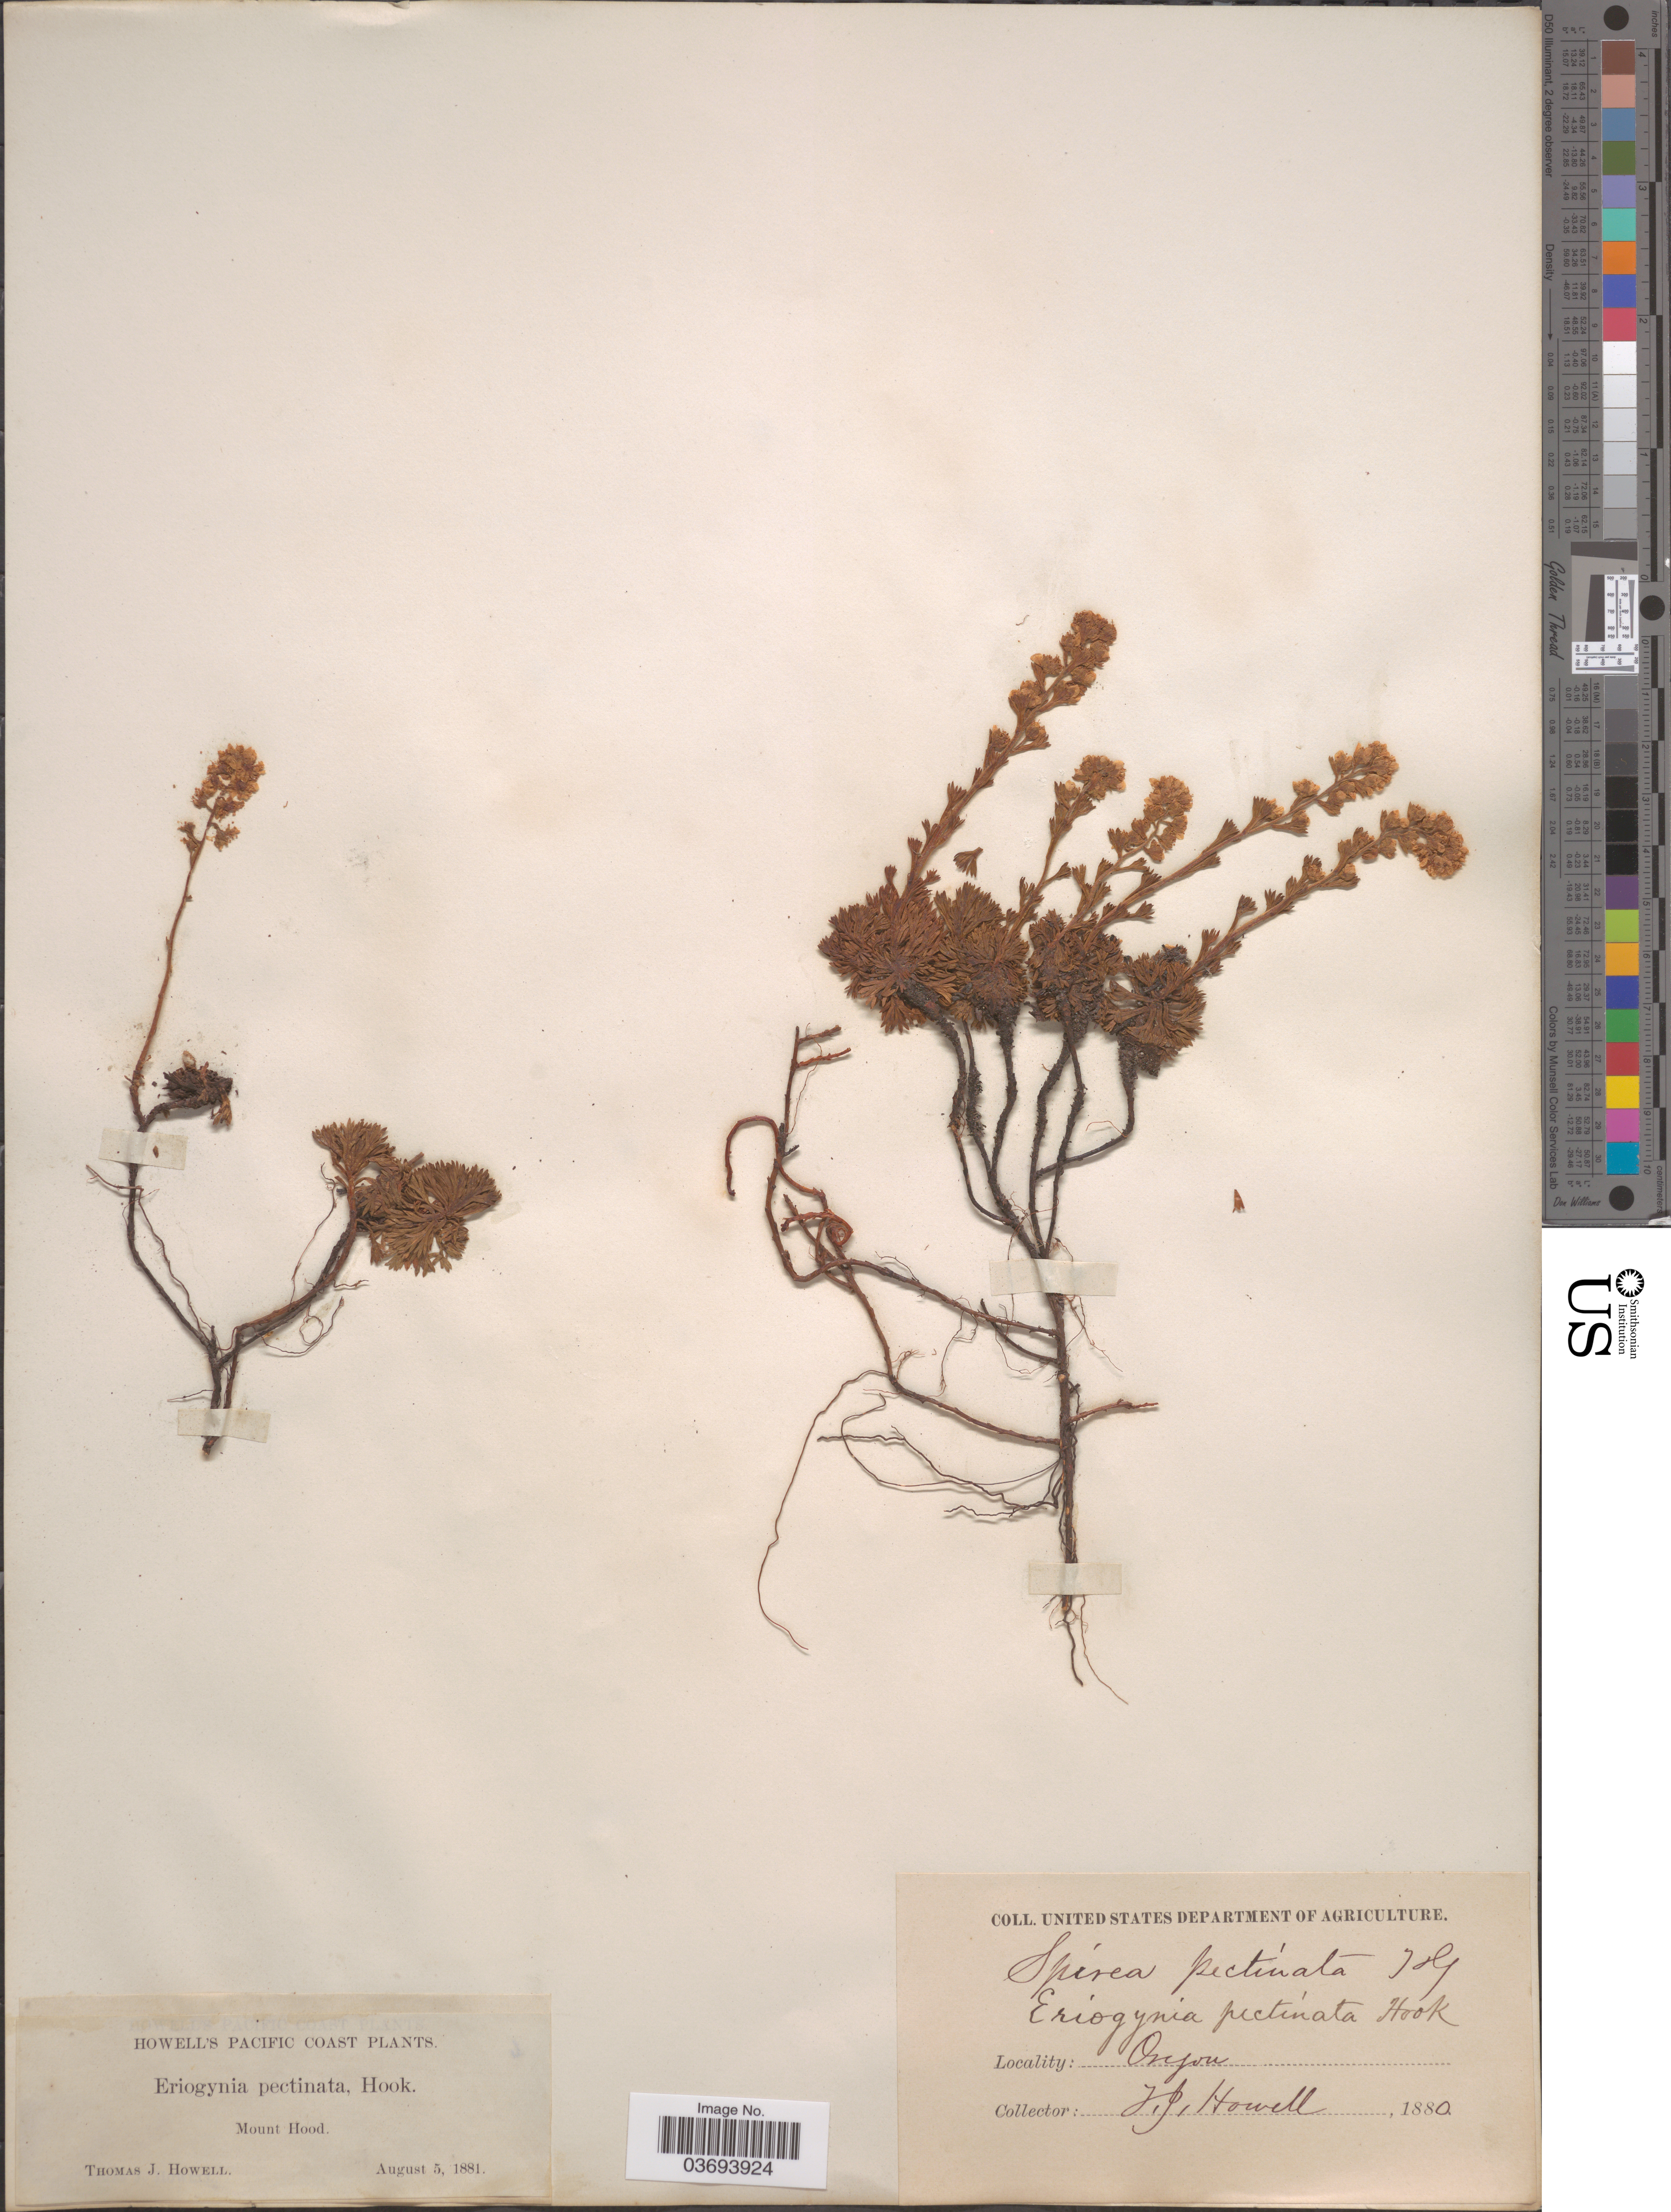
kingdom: Plantae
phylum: Tracheophyta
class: Magnoliopsida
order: Rosales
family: Rosaceae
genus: Luetkea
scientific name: Luetkea pectinata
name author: (Pursh) Kuntze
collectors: T. J. Howell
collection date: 1881-08-05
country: United States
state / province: Oregon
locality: Pacific Coast. Mount Hood.